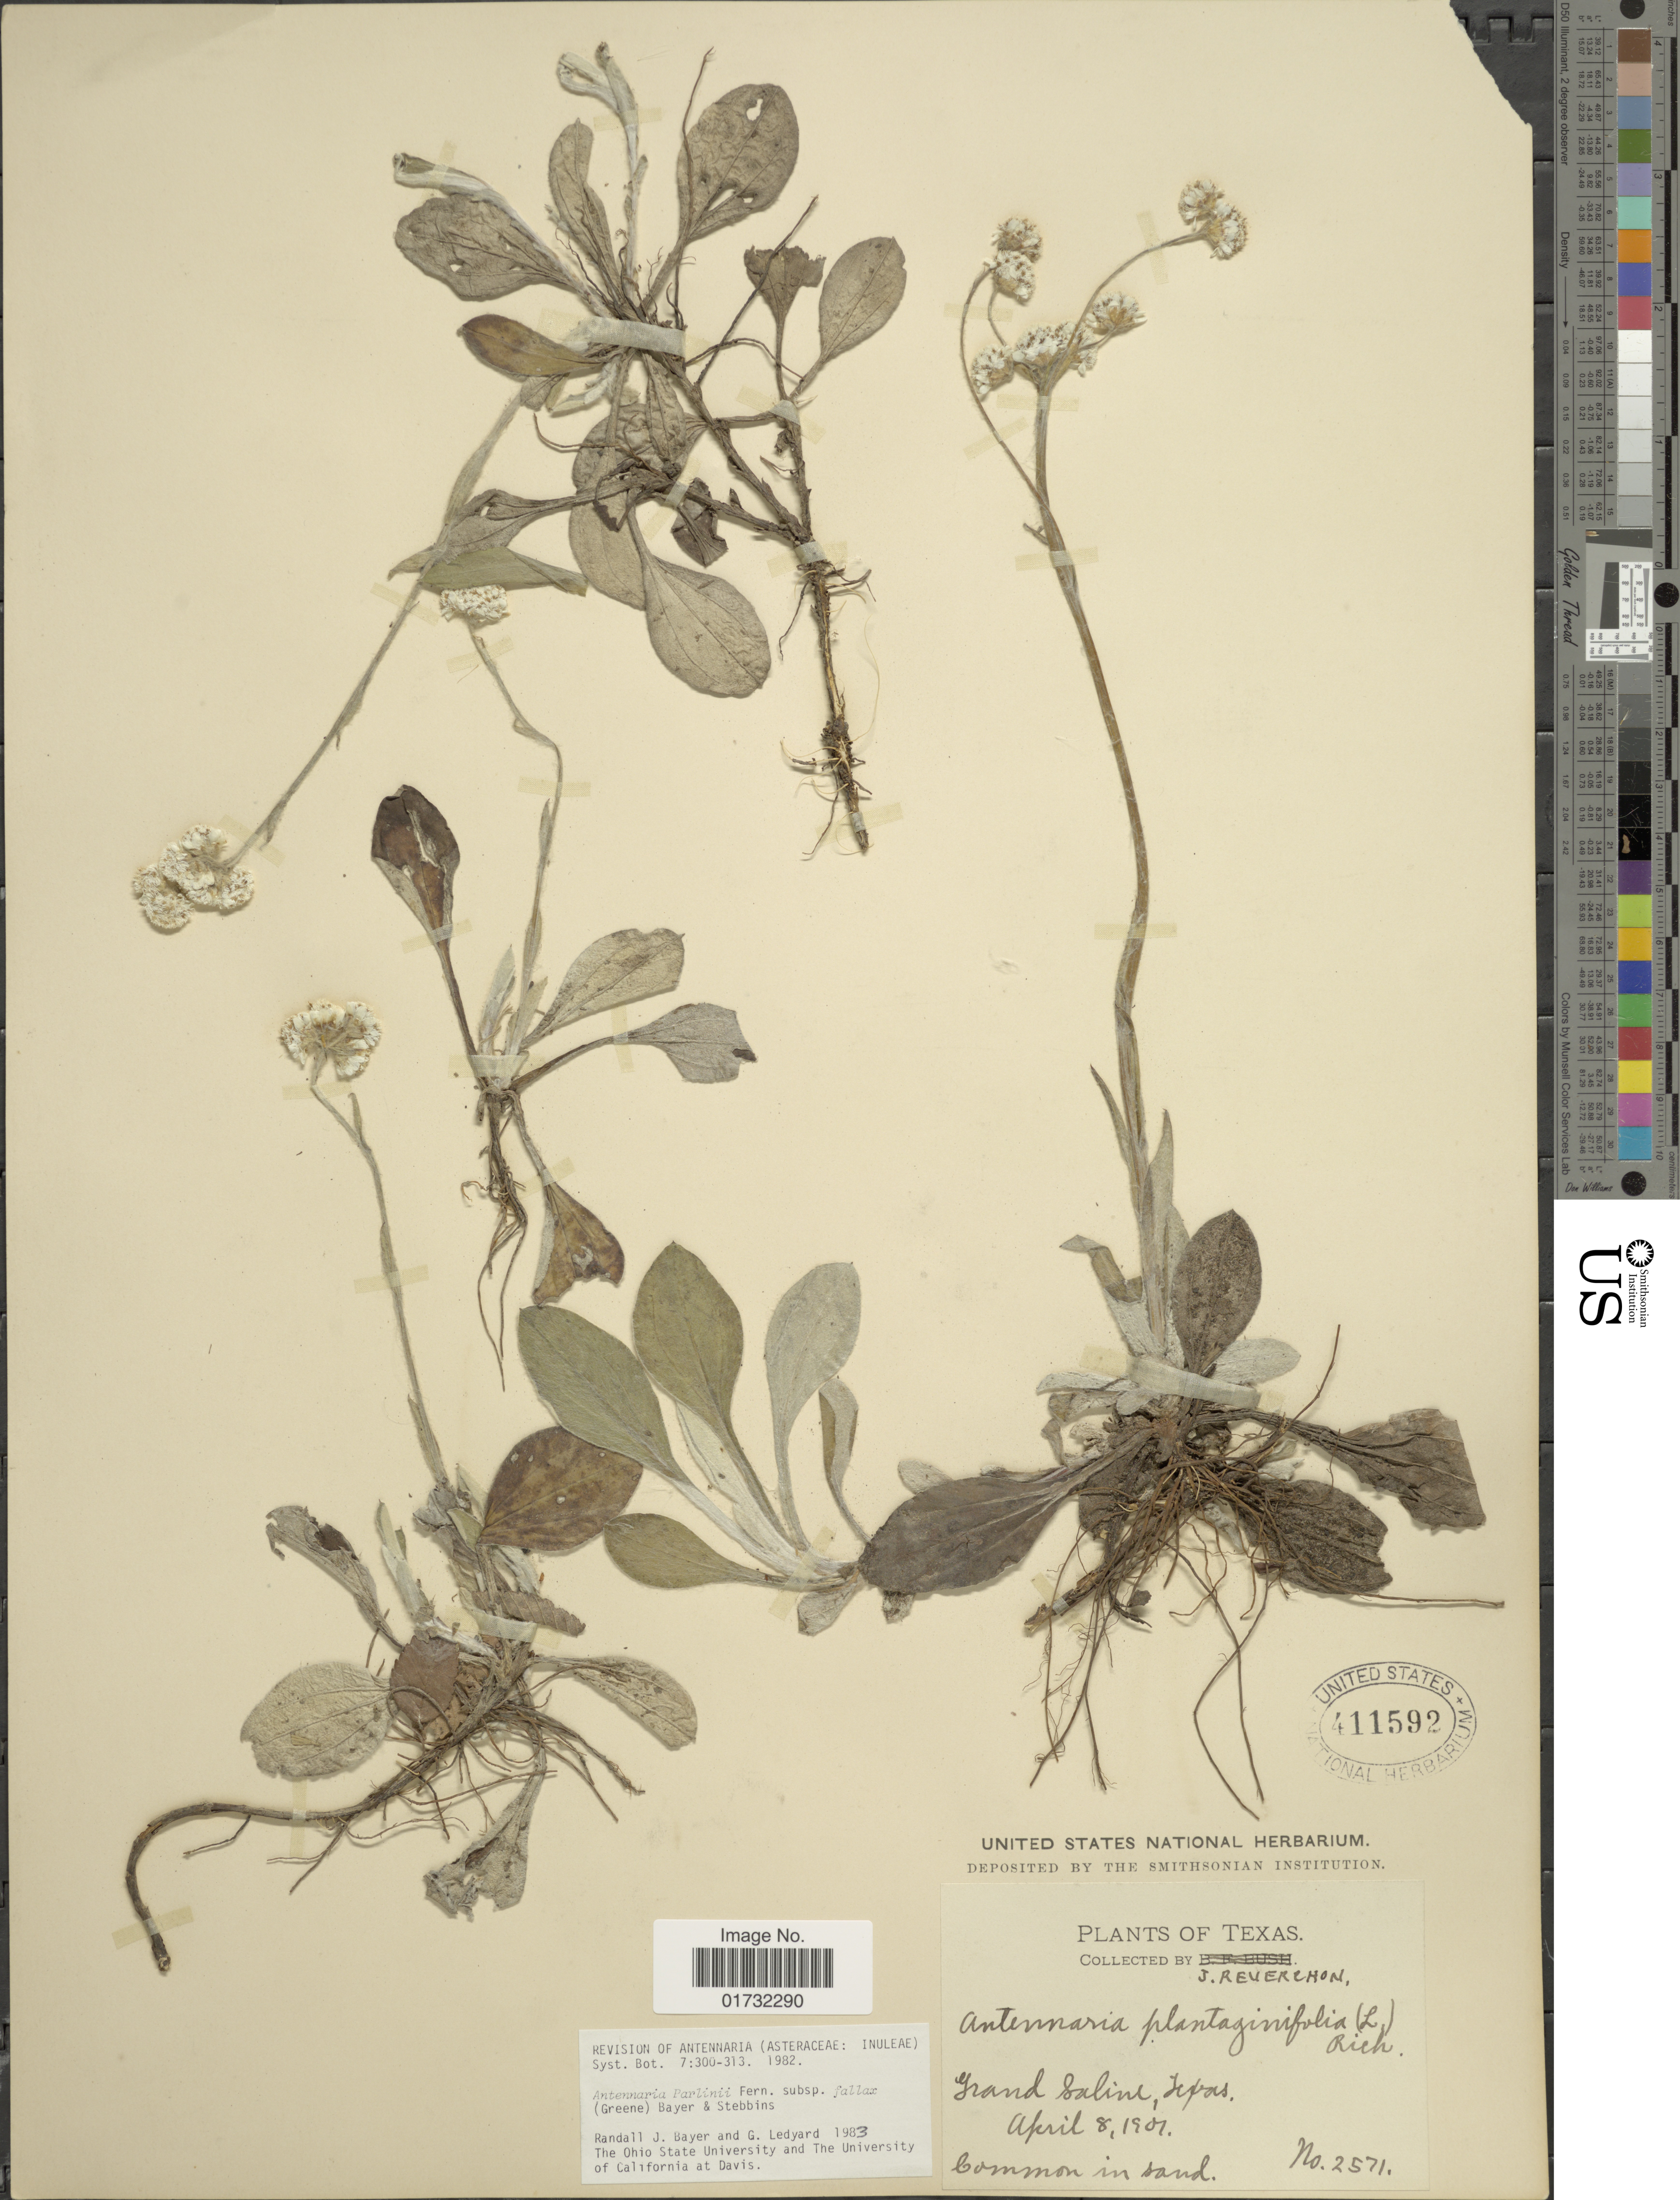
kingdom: Plantae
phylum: Tracheophyta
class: Magnoliopsida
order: Asterales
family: Asteraceae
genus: Antennaria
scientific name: Antennaria parlinii subsp. fallax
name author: (Greene) R.J. Bayer & Stebbins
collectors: J. Reverchon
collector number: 2571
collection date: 1901-04-08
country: United States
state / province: Texas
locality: Grand Saline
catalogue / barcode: US 411592